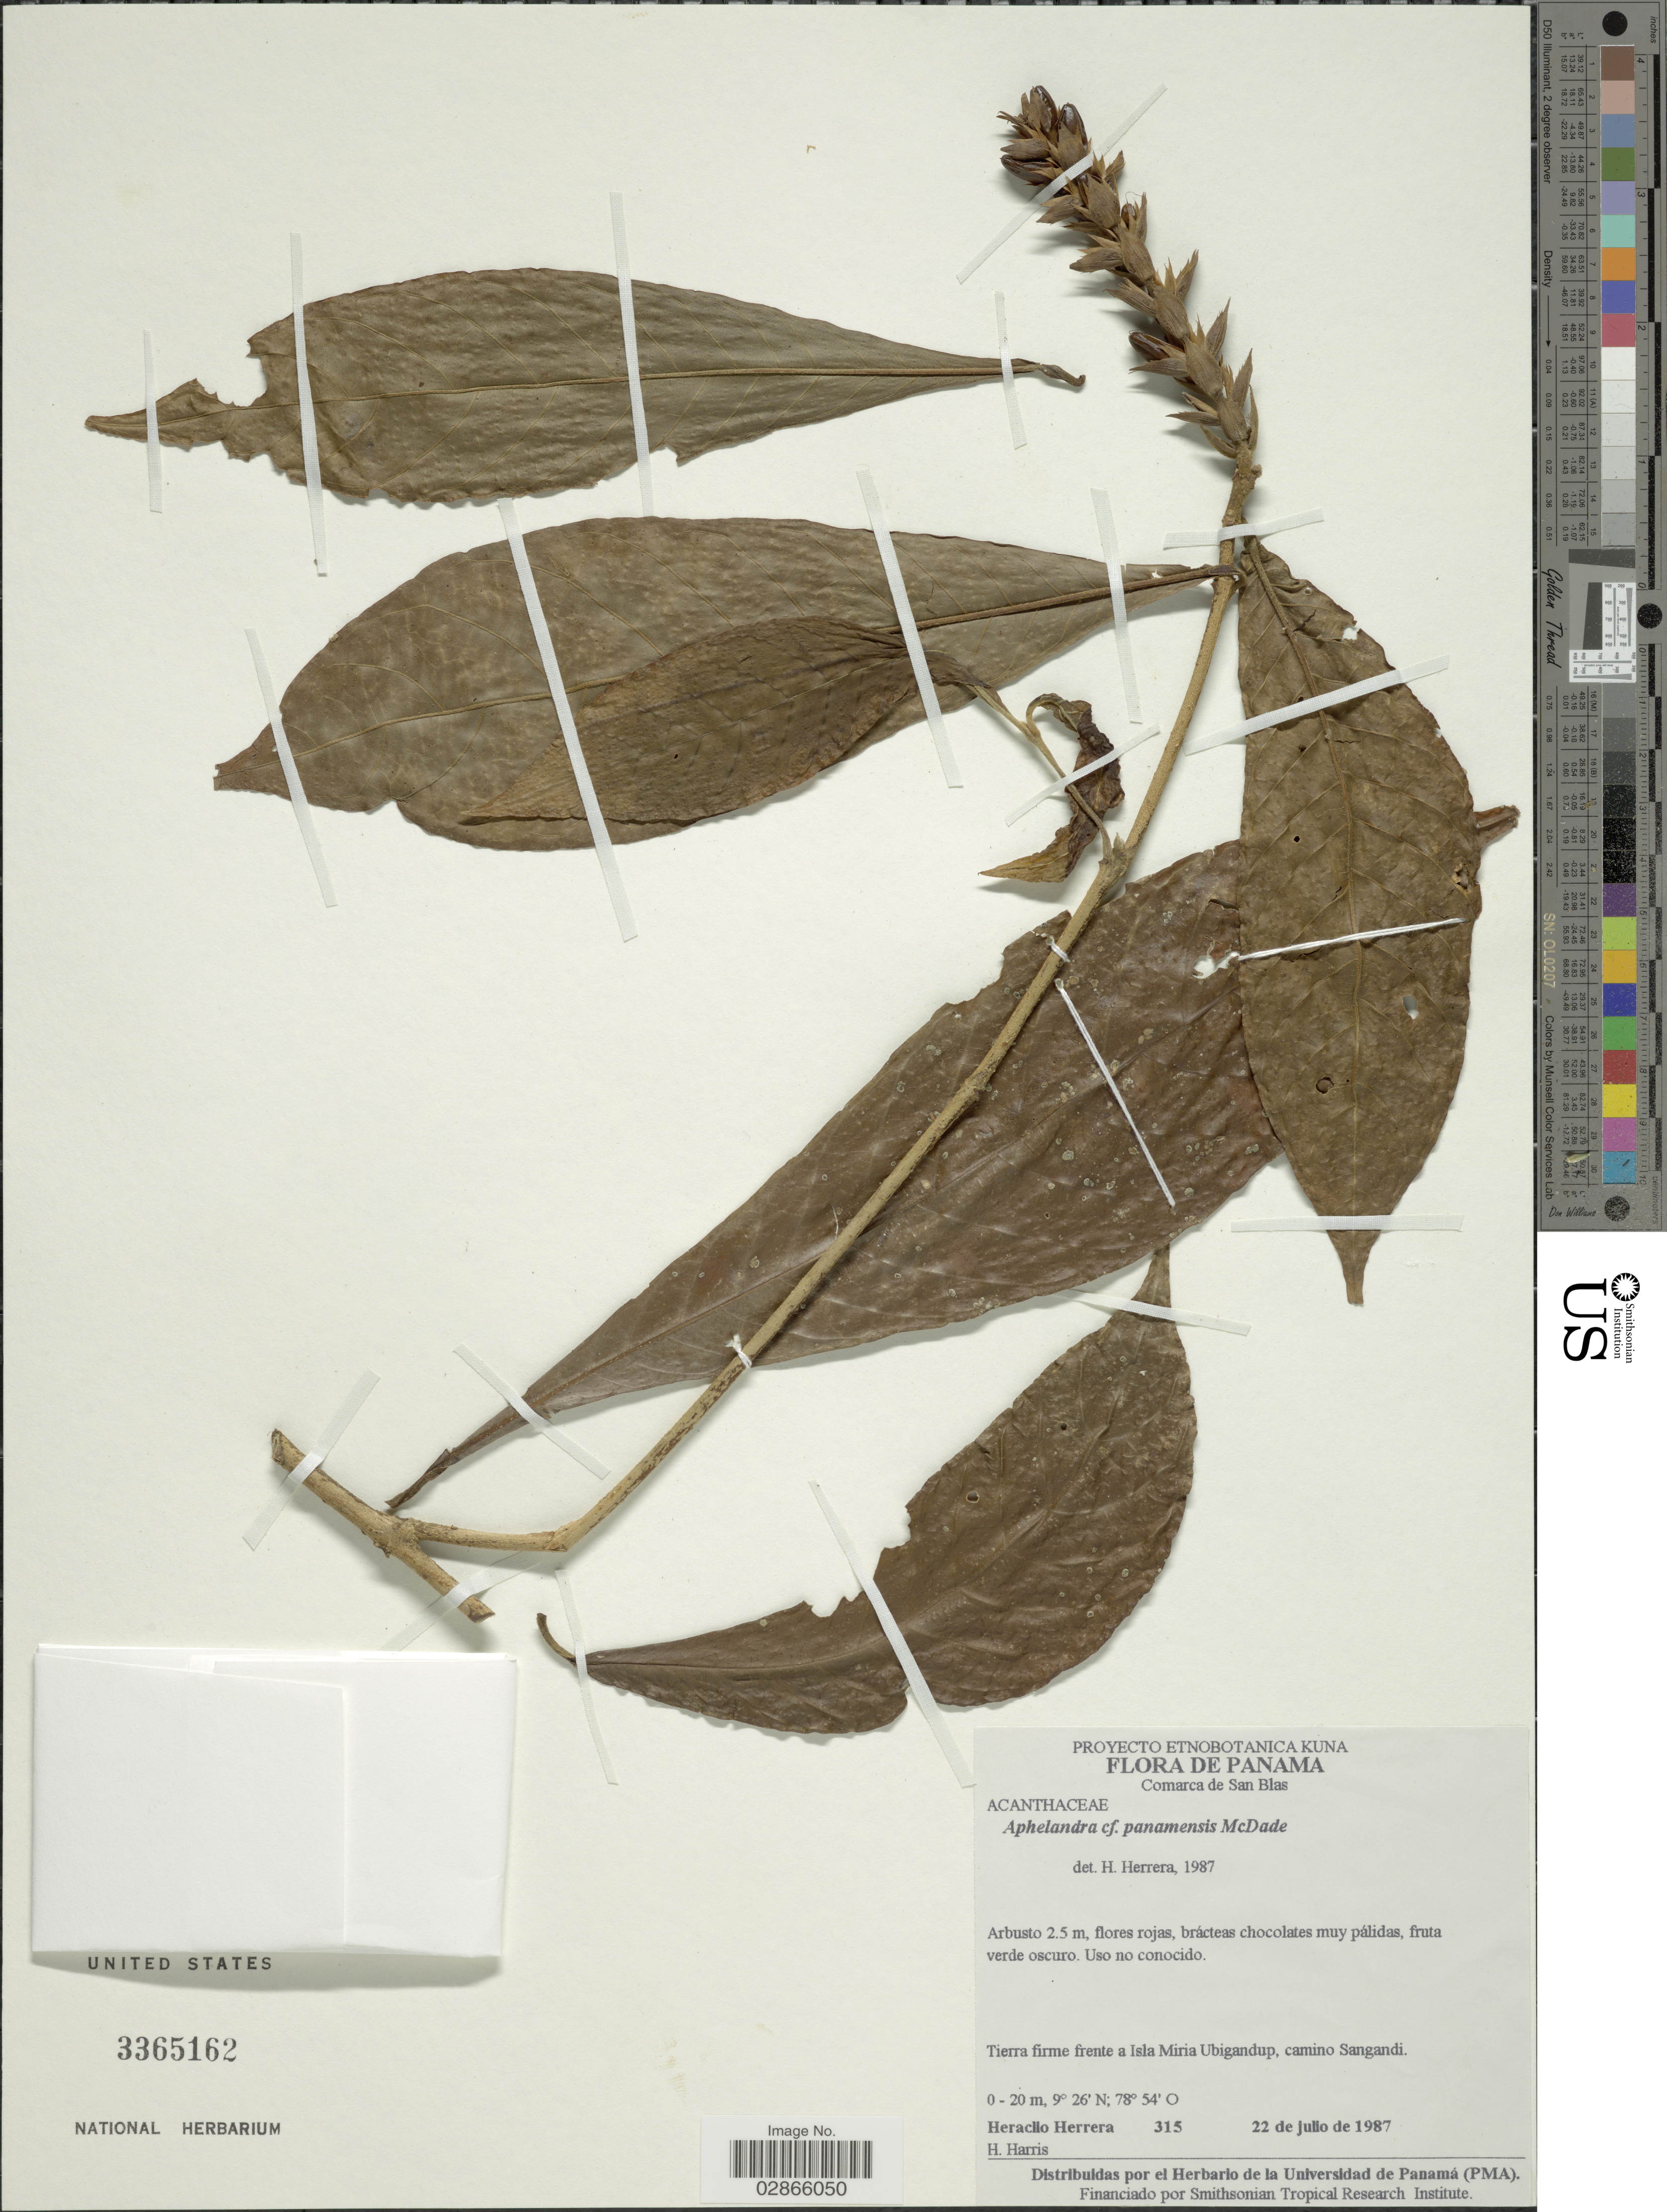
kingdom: Plantae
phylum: Tracheophyta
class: Magnoliopsida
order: Lamiales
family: Acanthaceae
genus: Aphelandra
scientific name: Aphelandra panamensis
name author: McDade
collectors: H. Herrera & H. Harris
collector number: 315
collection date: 1987-07-22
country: Panama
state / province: Kuna Yala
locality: Comarca de San Blas. Tierra firme frente a Isla Miria Ubigandup, camino Sangandi.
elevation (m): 0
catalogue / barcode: US 3365162